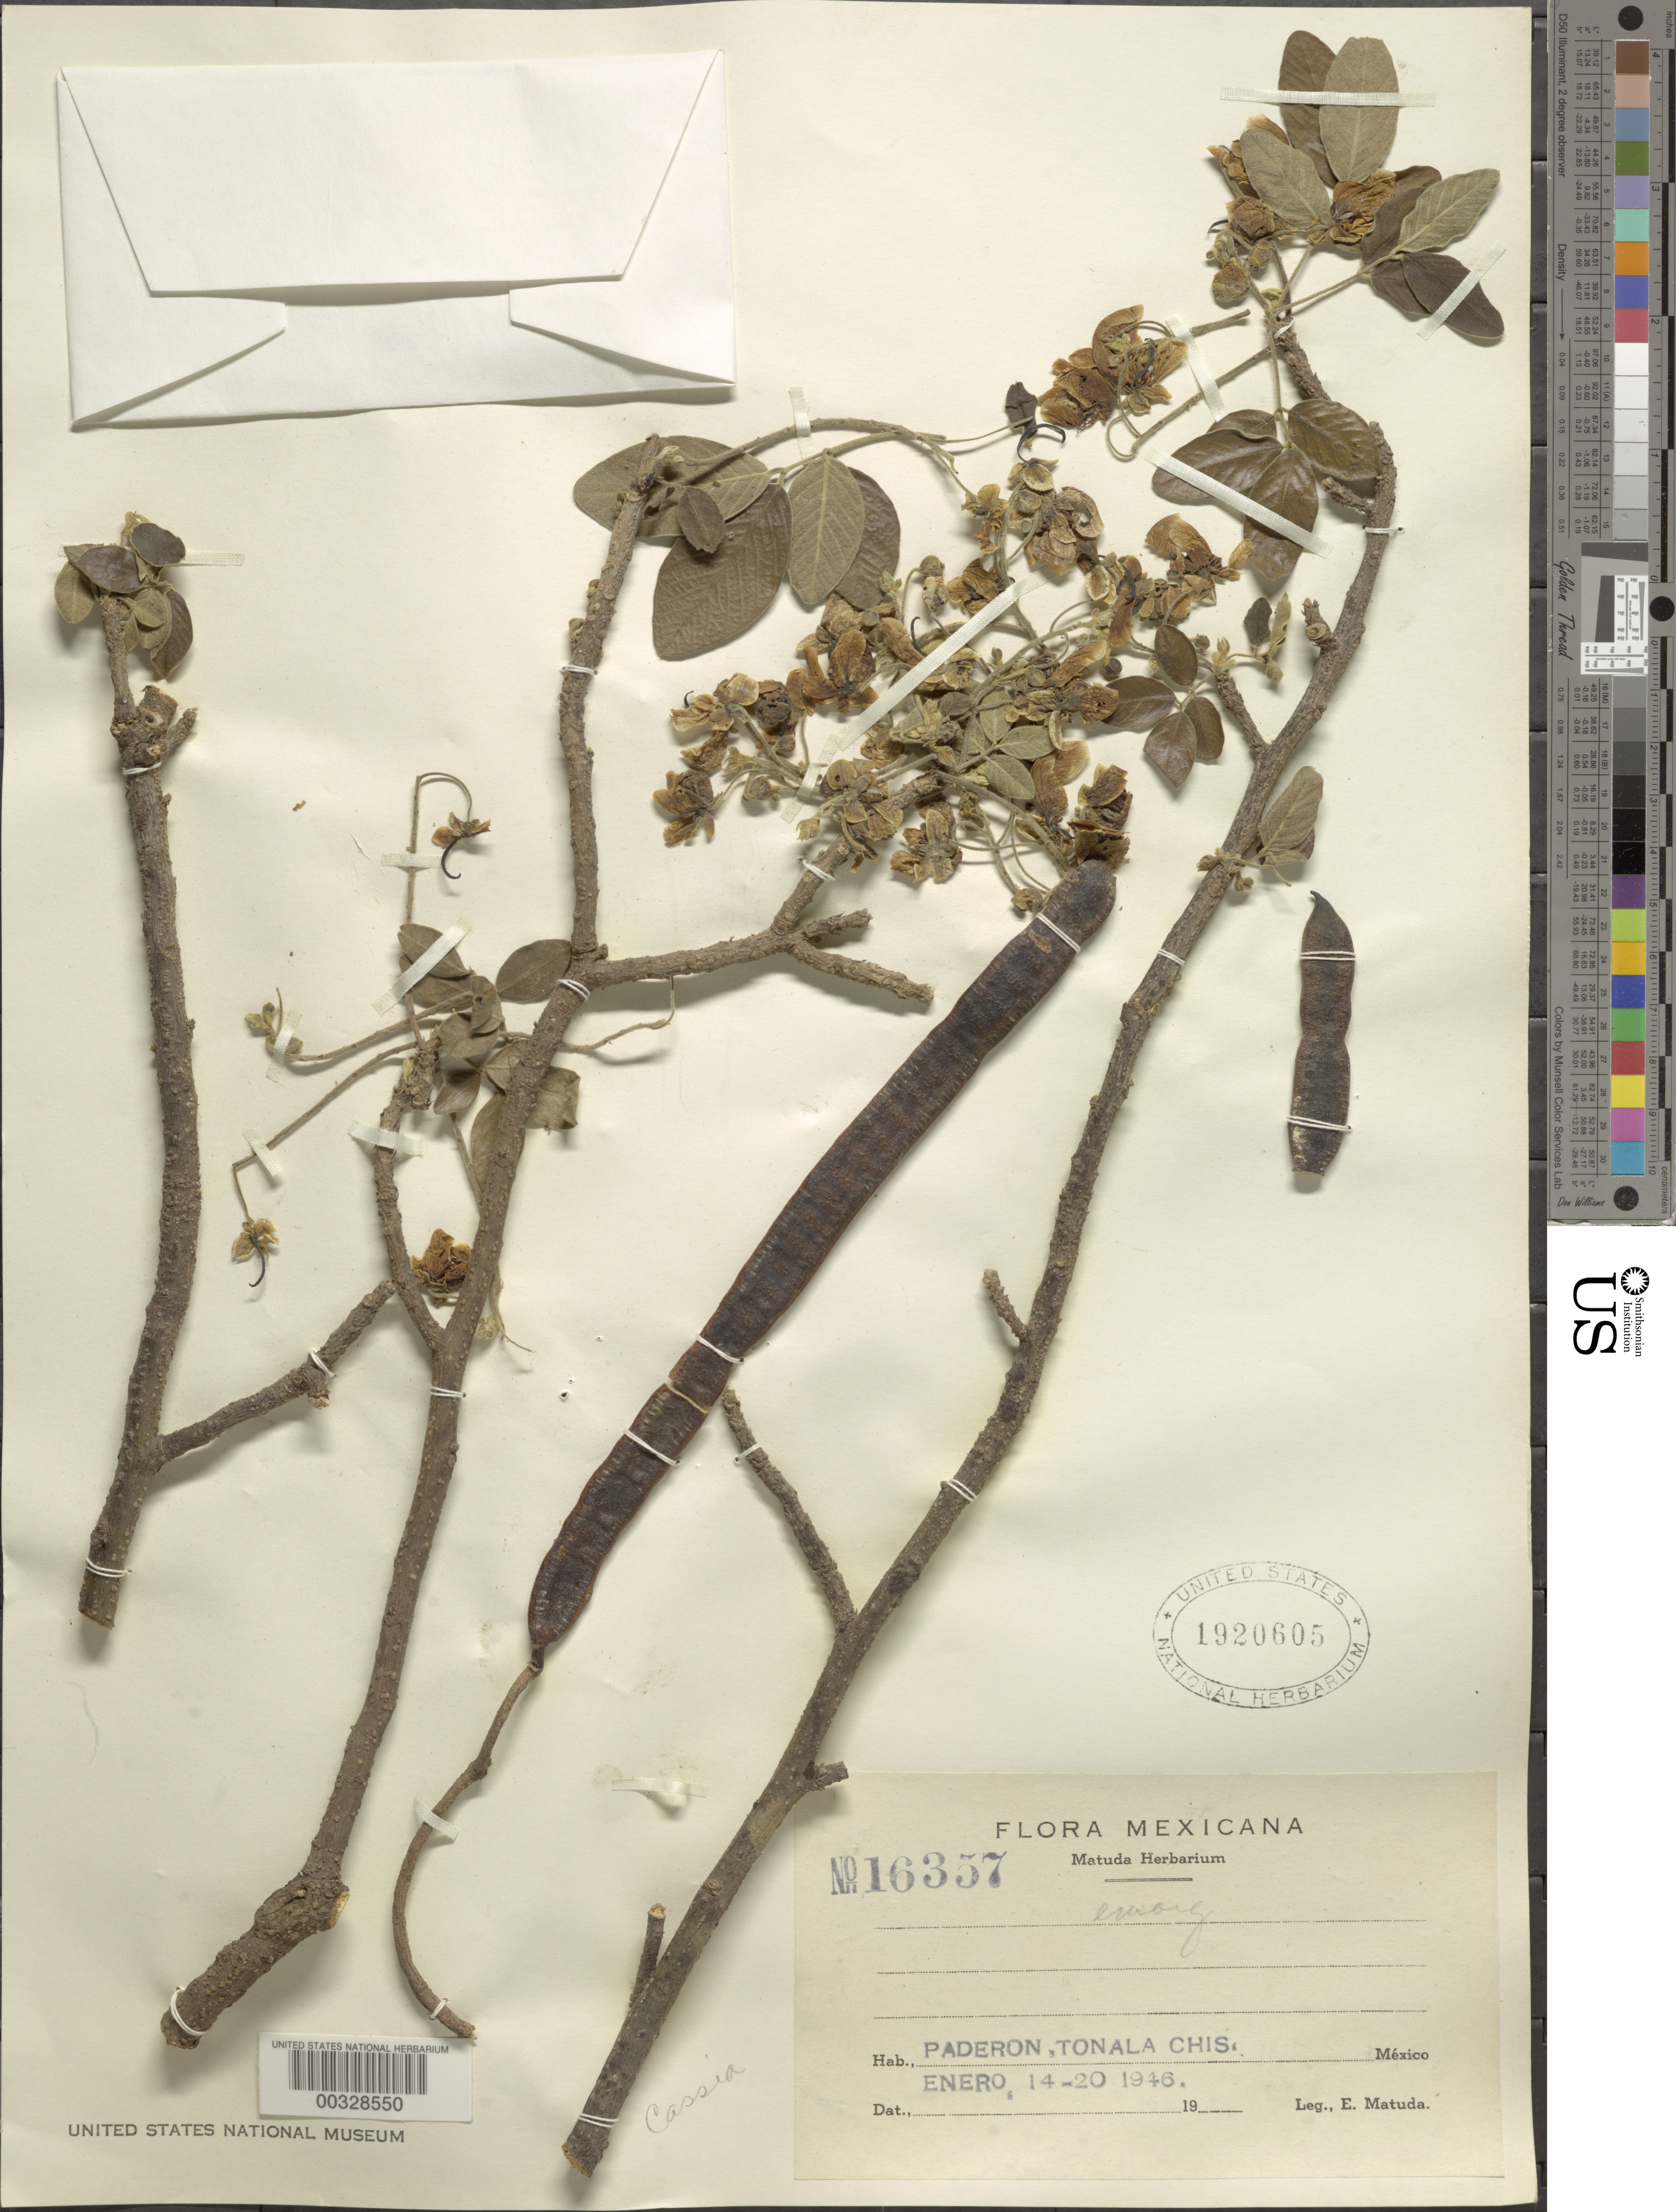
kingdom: Plantae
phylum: Tracheophyta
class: Magnoliopsida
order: Fabales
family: Fabaceae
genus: Senna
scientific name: Senna emarginata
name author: L.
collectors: E. Matuda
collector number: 16357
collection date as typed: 14 Jan 1946 to 20 Jan 1946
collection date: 1946-01-14/1946-01-20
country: Mexico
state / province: Chiapas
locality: Paderon, tonala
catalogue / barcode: US 1920605